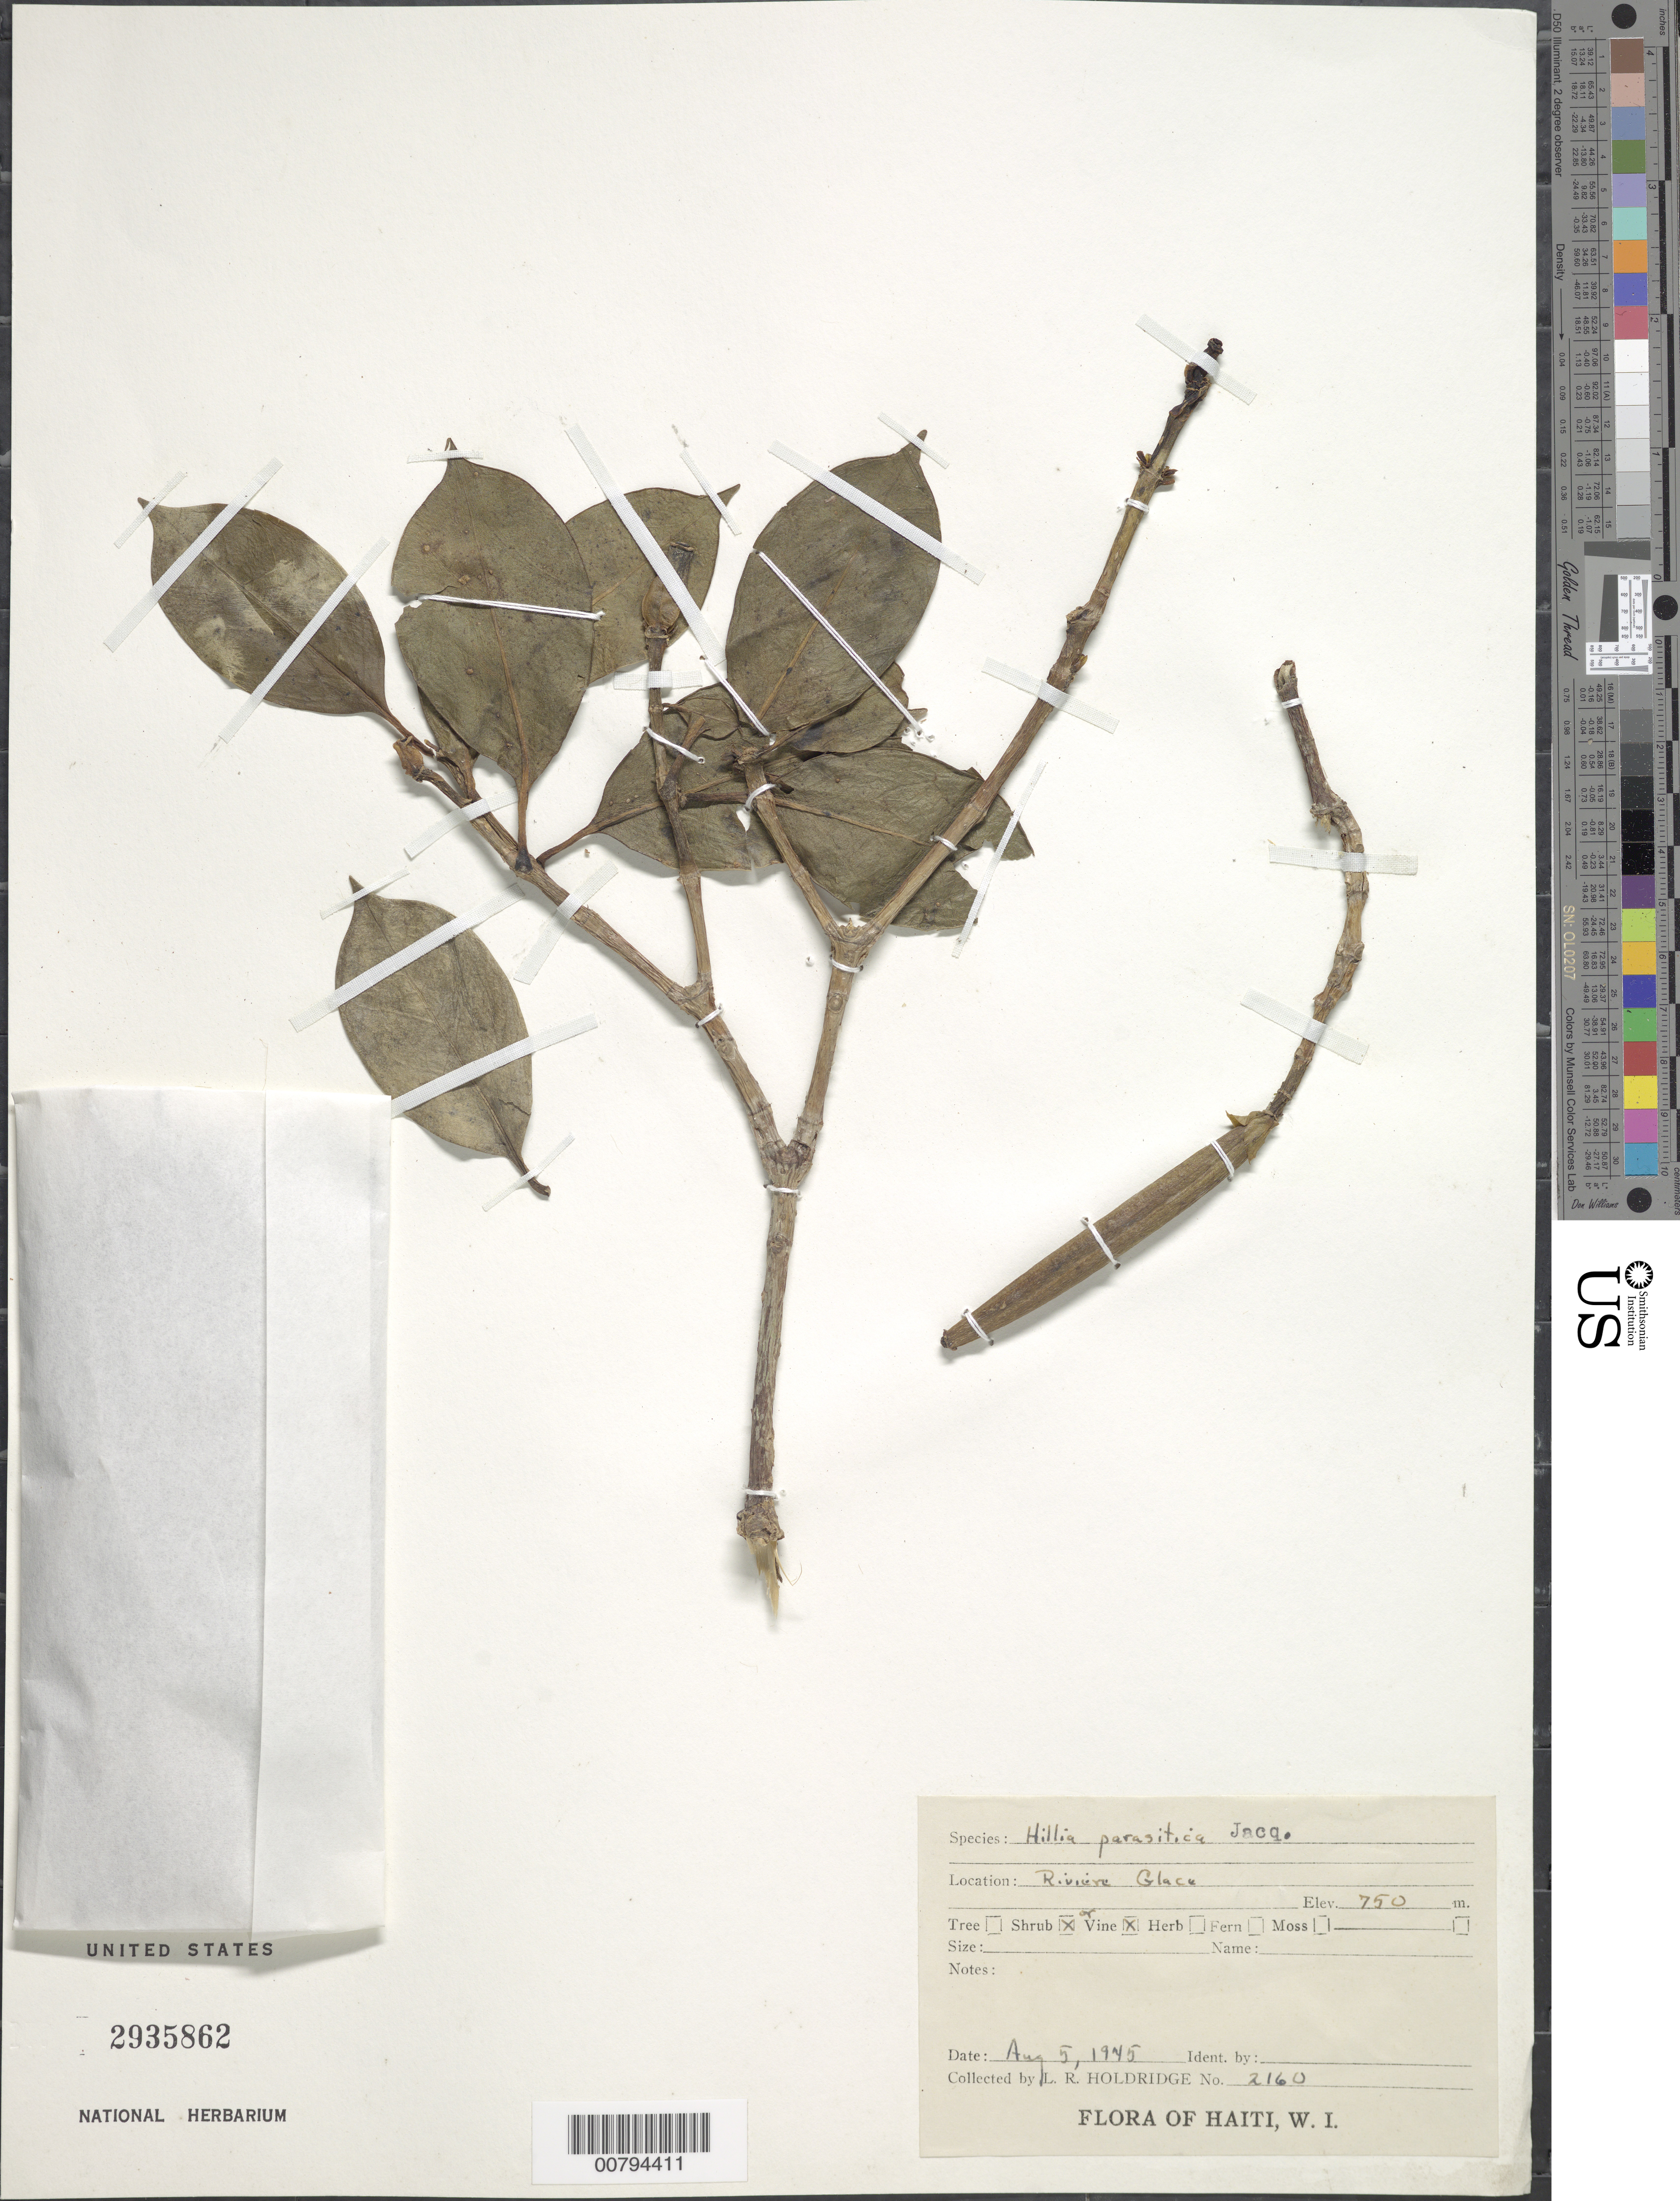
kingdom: Plantae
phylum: Tracheophyta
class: Magnoliopsida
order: Gentianales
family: Rubiaceae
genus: Hillia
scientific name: Hillia parasitica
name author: Jacq.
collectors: L. Holdridge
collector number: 2160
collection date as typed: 05 Aug 1945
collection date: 1945-08-05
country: Haiti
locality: Riviere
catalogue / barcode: US 2935862